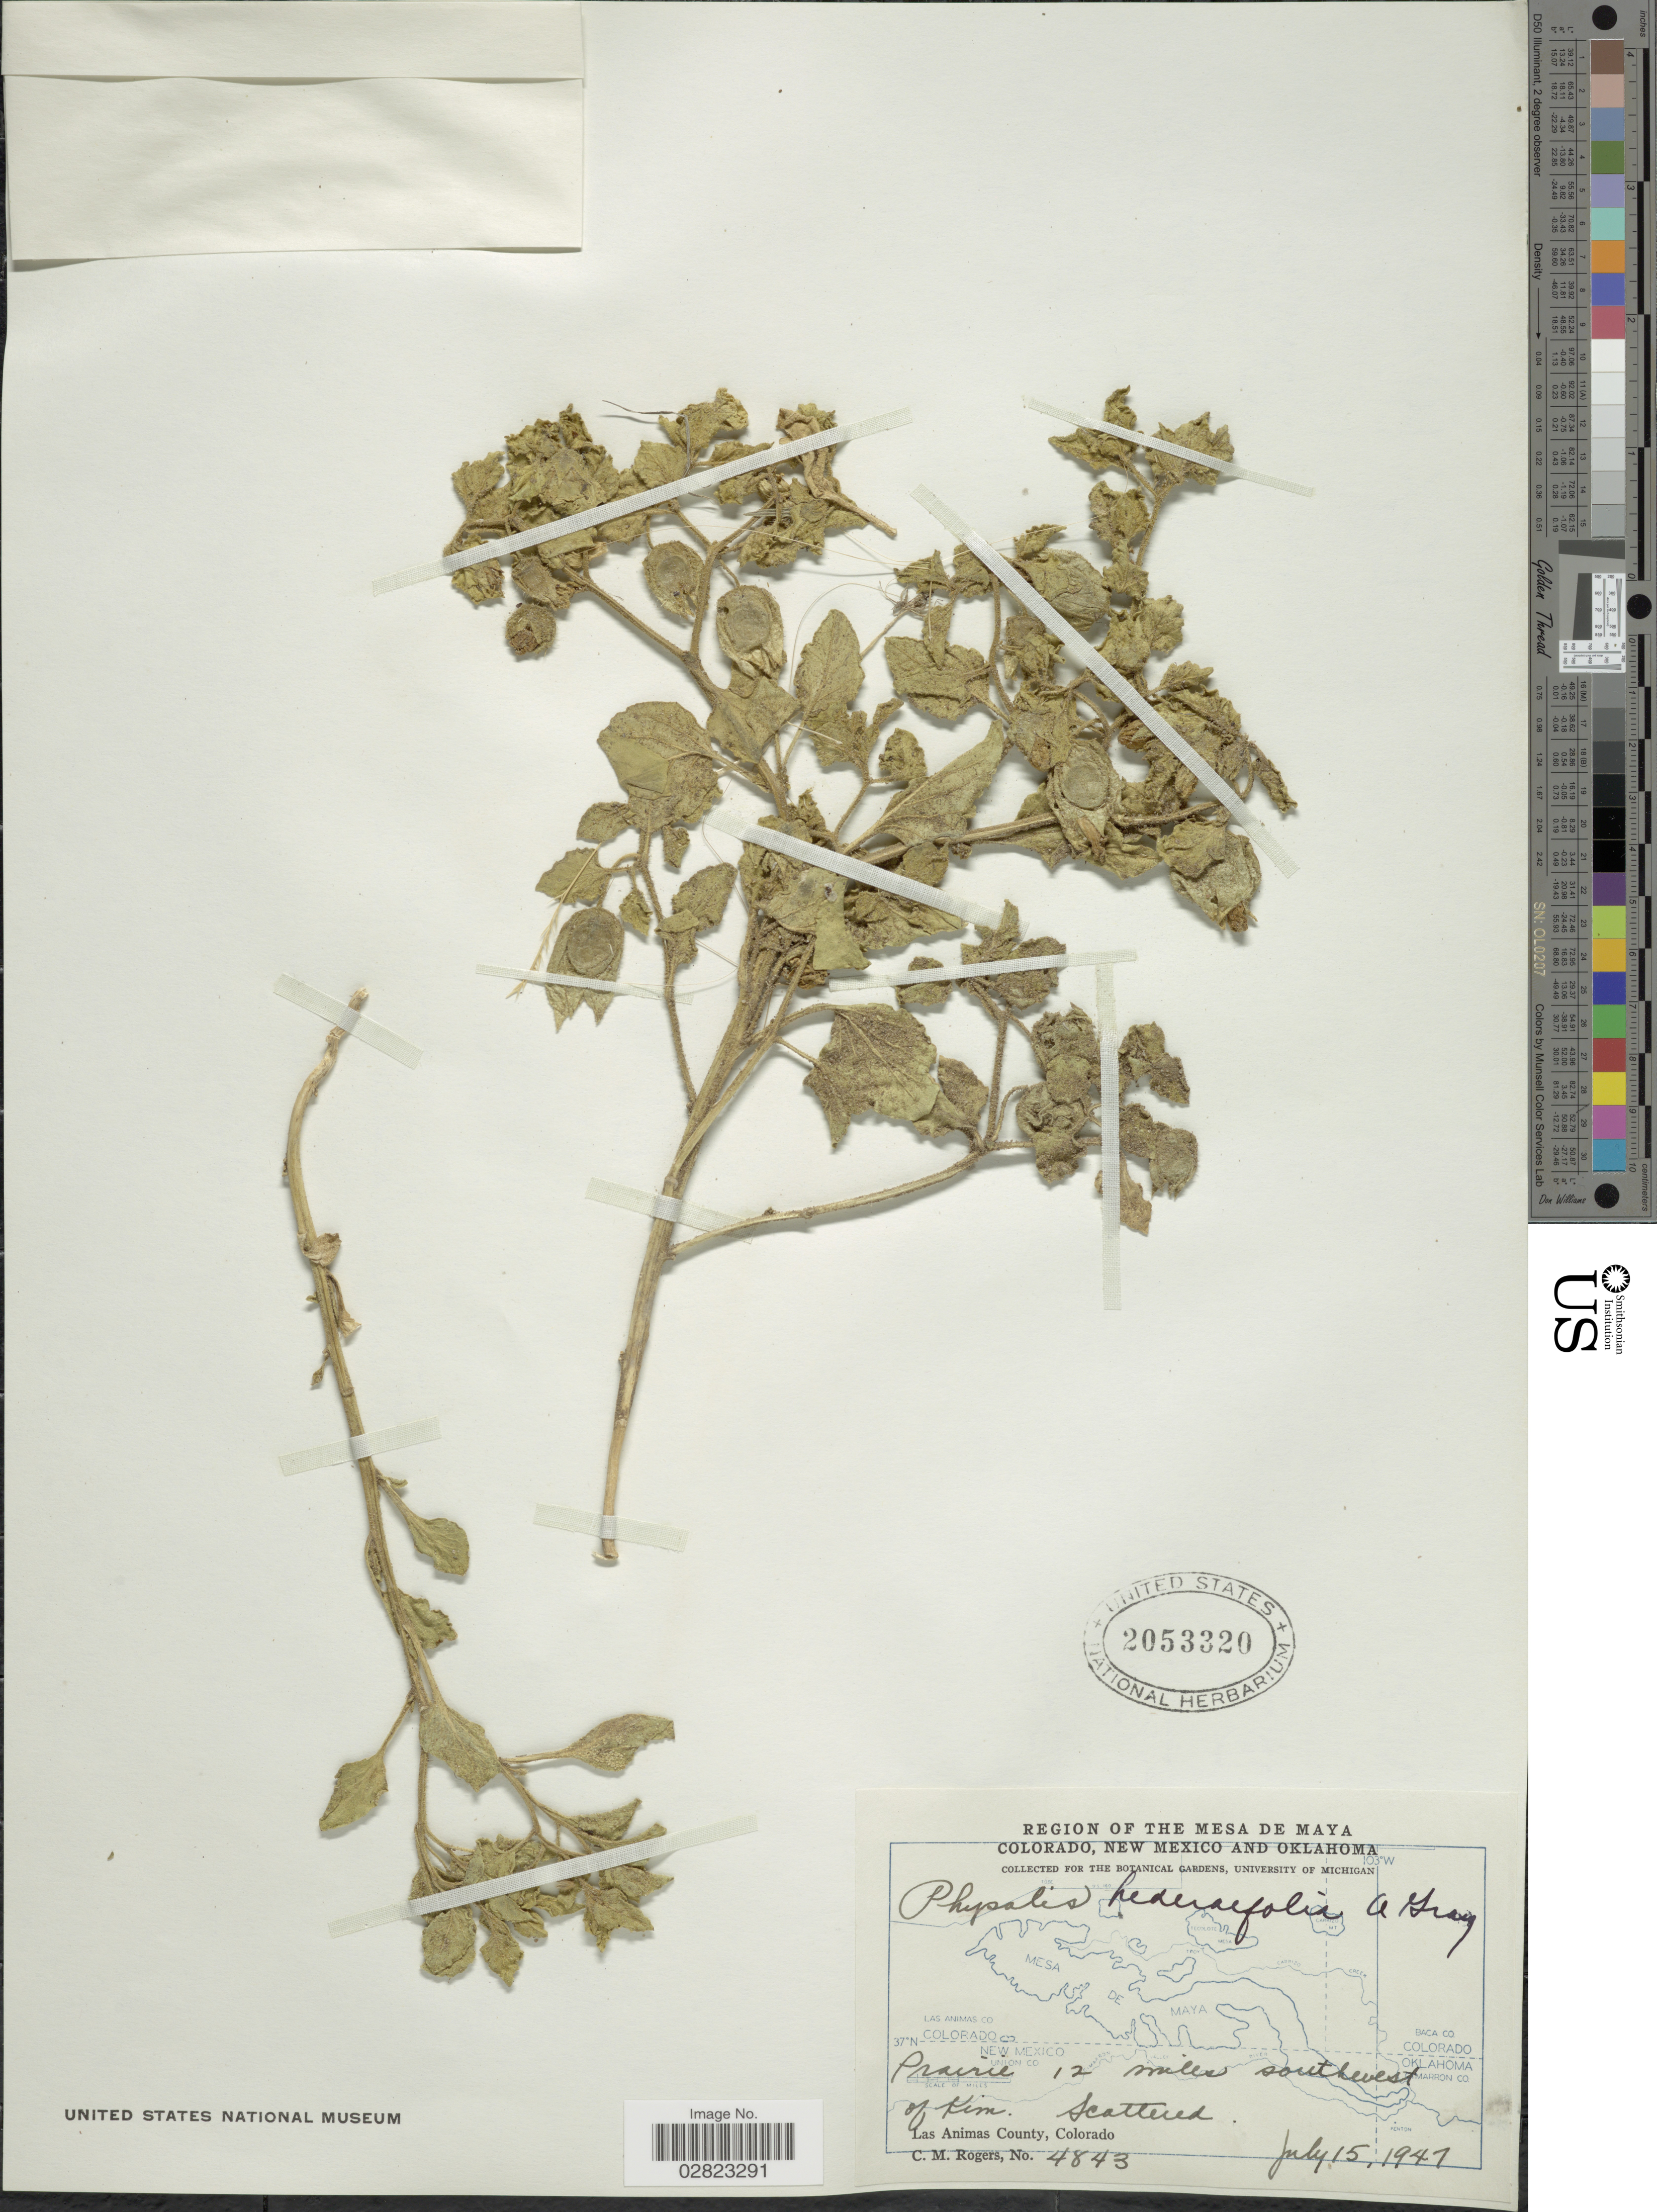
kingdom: Plantae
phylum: Tracheophyta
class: Magnoliopsida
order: Solanales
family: Solanaceae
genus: Physalis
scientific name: Physalis hederifolia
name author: A. Gray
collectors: C. M. Rogers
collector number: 4843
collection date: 1947-07-15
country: United States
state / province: Colorado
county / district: Las Animas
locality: Prairie, 12 miles southwest of Kim, Las Animas County.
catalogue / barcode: US 2053320